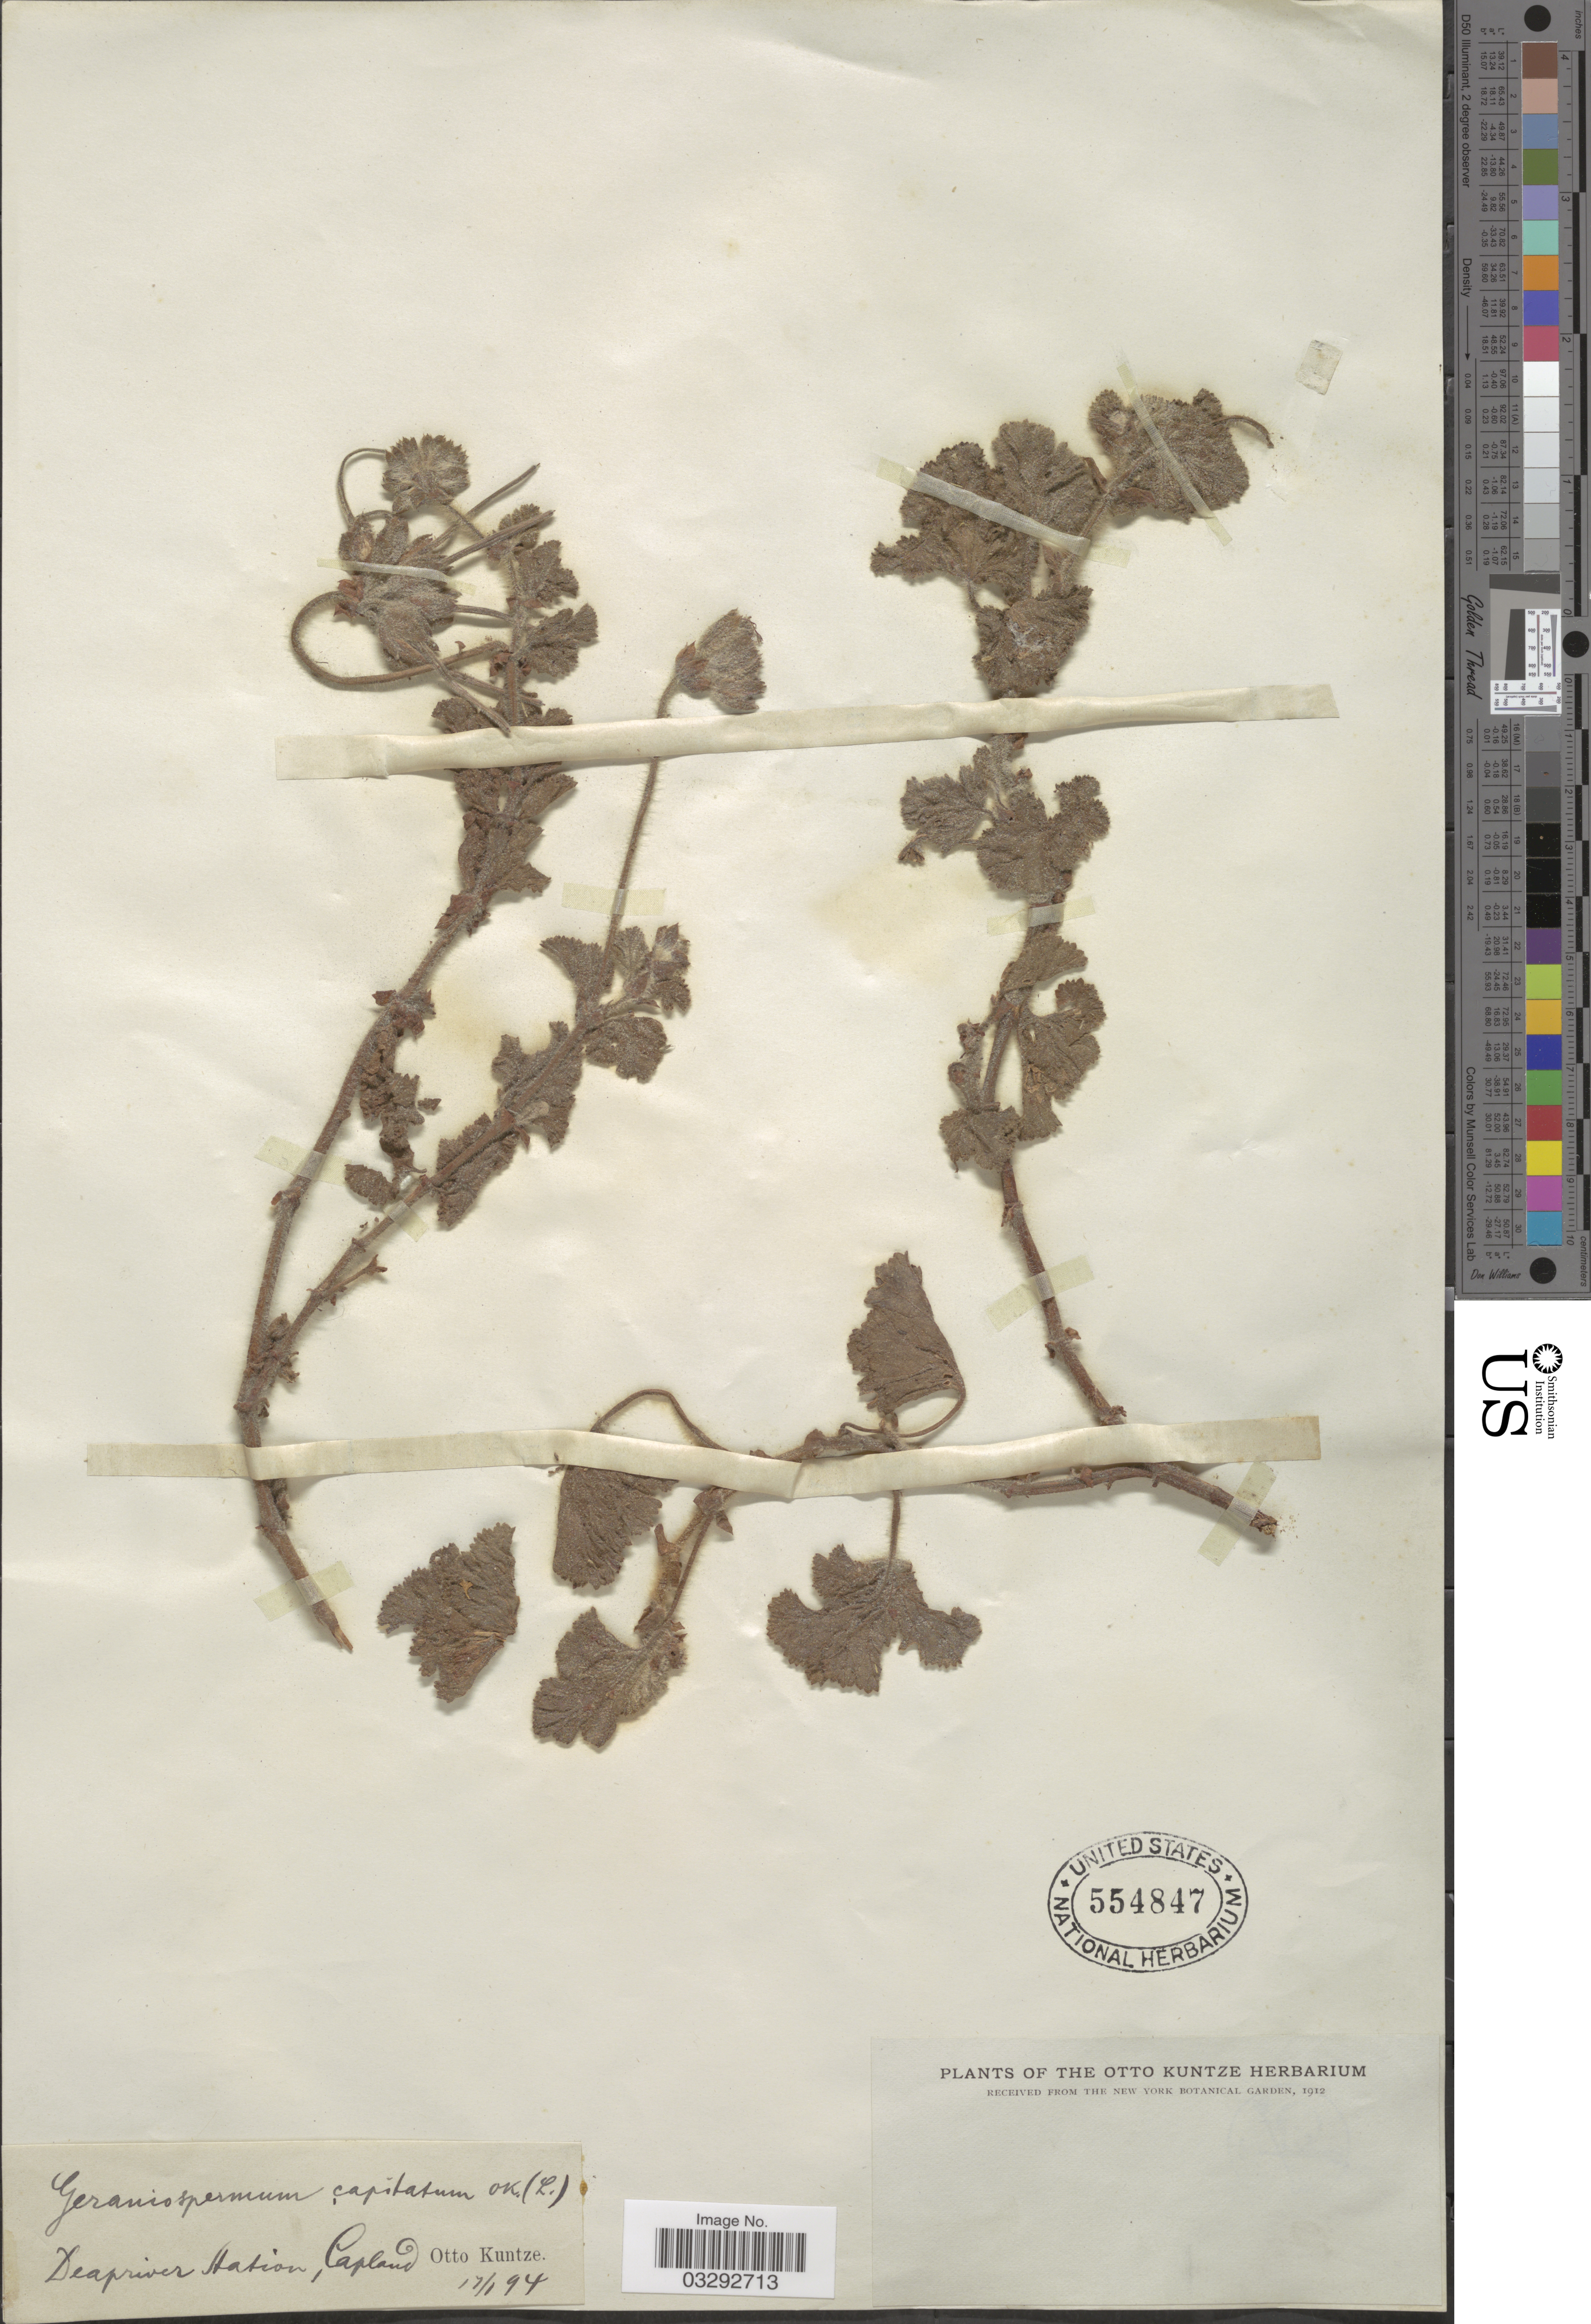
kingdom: Plantae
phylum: Tracheophyta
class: Magnoliopsida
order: Geraniales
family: Geraniaceae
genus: Pelargonium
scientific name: Pelargonium capitatum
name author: (L.) L'Hér.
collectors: C.E.O. Kuntze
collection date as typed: Transcribed d/m/y: 17/1/94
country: South Africa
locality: Deapriver Station, Capland.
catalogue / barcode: US 554847